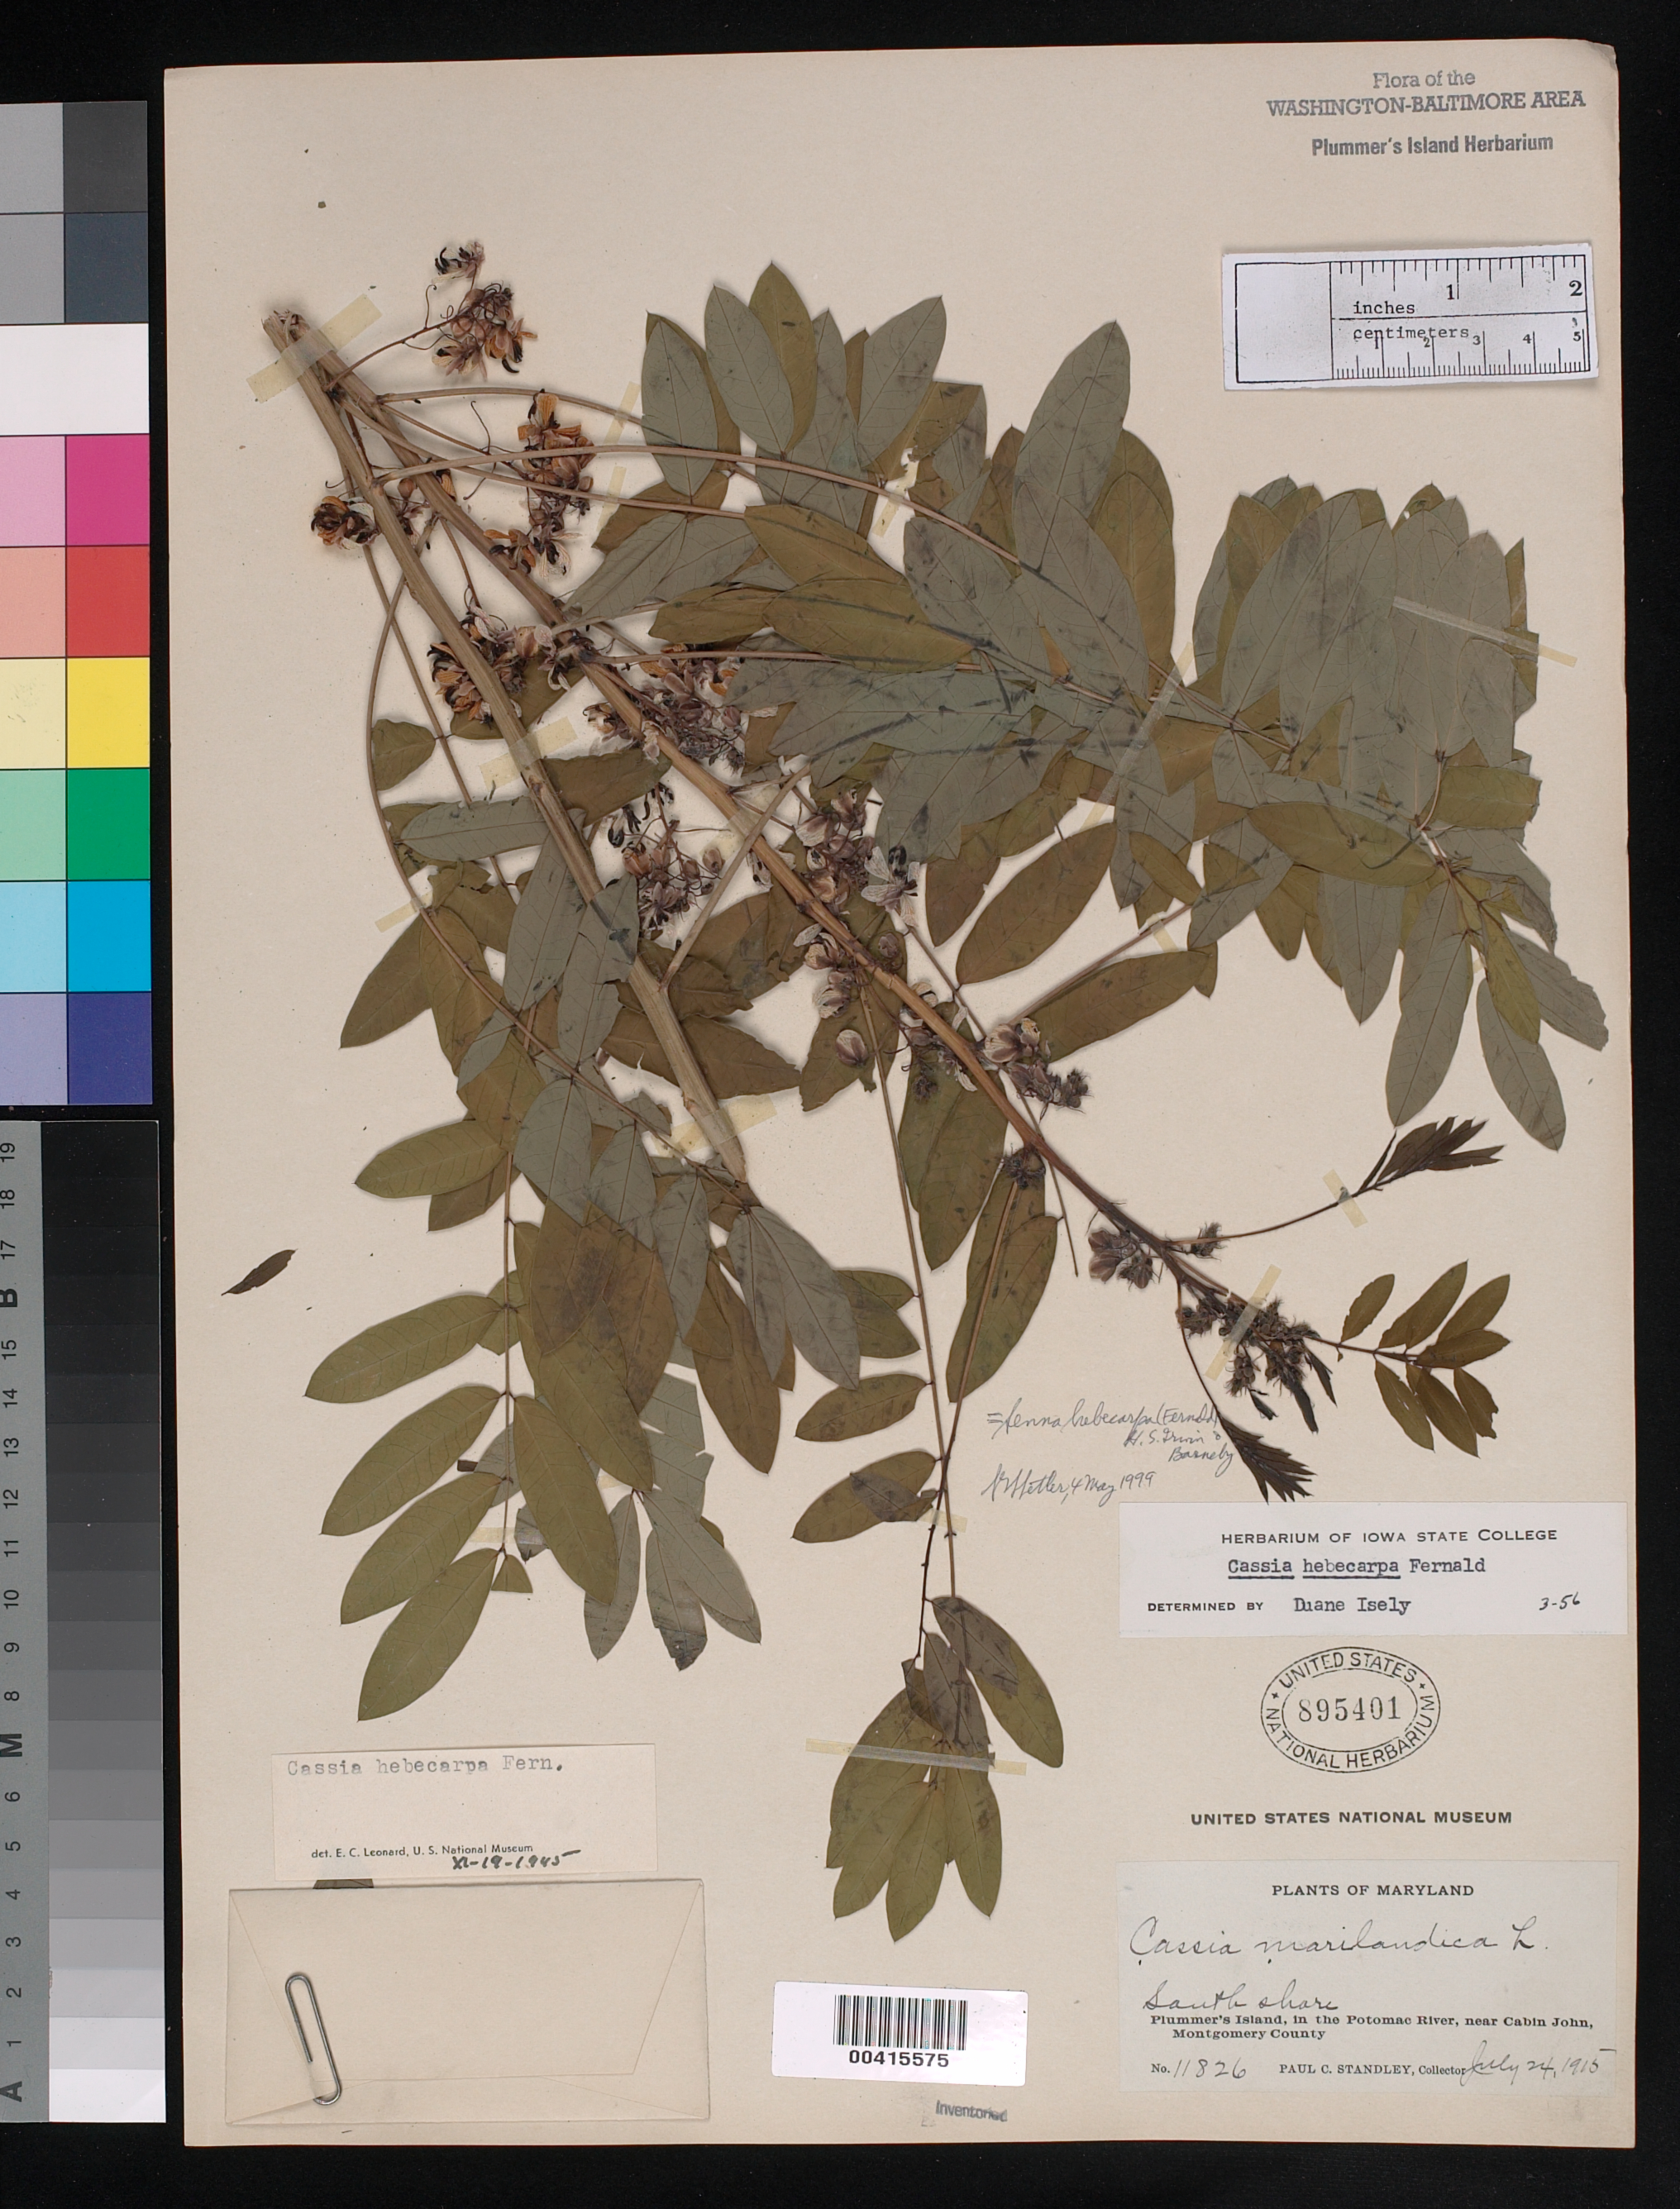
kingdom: Plantae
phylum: Tracheophyta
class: Magnoliopsida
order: Fabales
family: Fabaceae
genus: Senna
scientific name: Senna hebecarpa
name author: (Fernald) H.S. Irwin & Barneby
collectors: P. C. Standley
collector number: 11826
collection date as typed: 24 Jul 1915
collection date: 1915-07-24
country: United States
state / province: Maryland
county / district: Montgomery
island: Plummers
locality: Plummer's Island; south shore Plummers Island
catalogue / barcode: US 895401